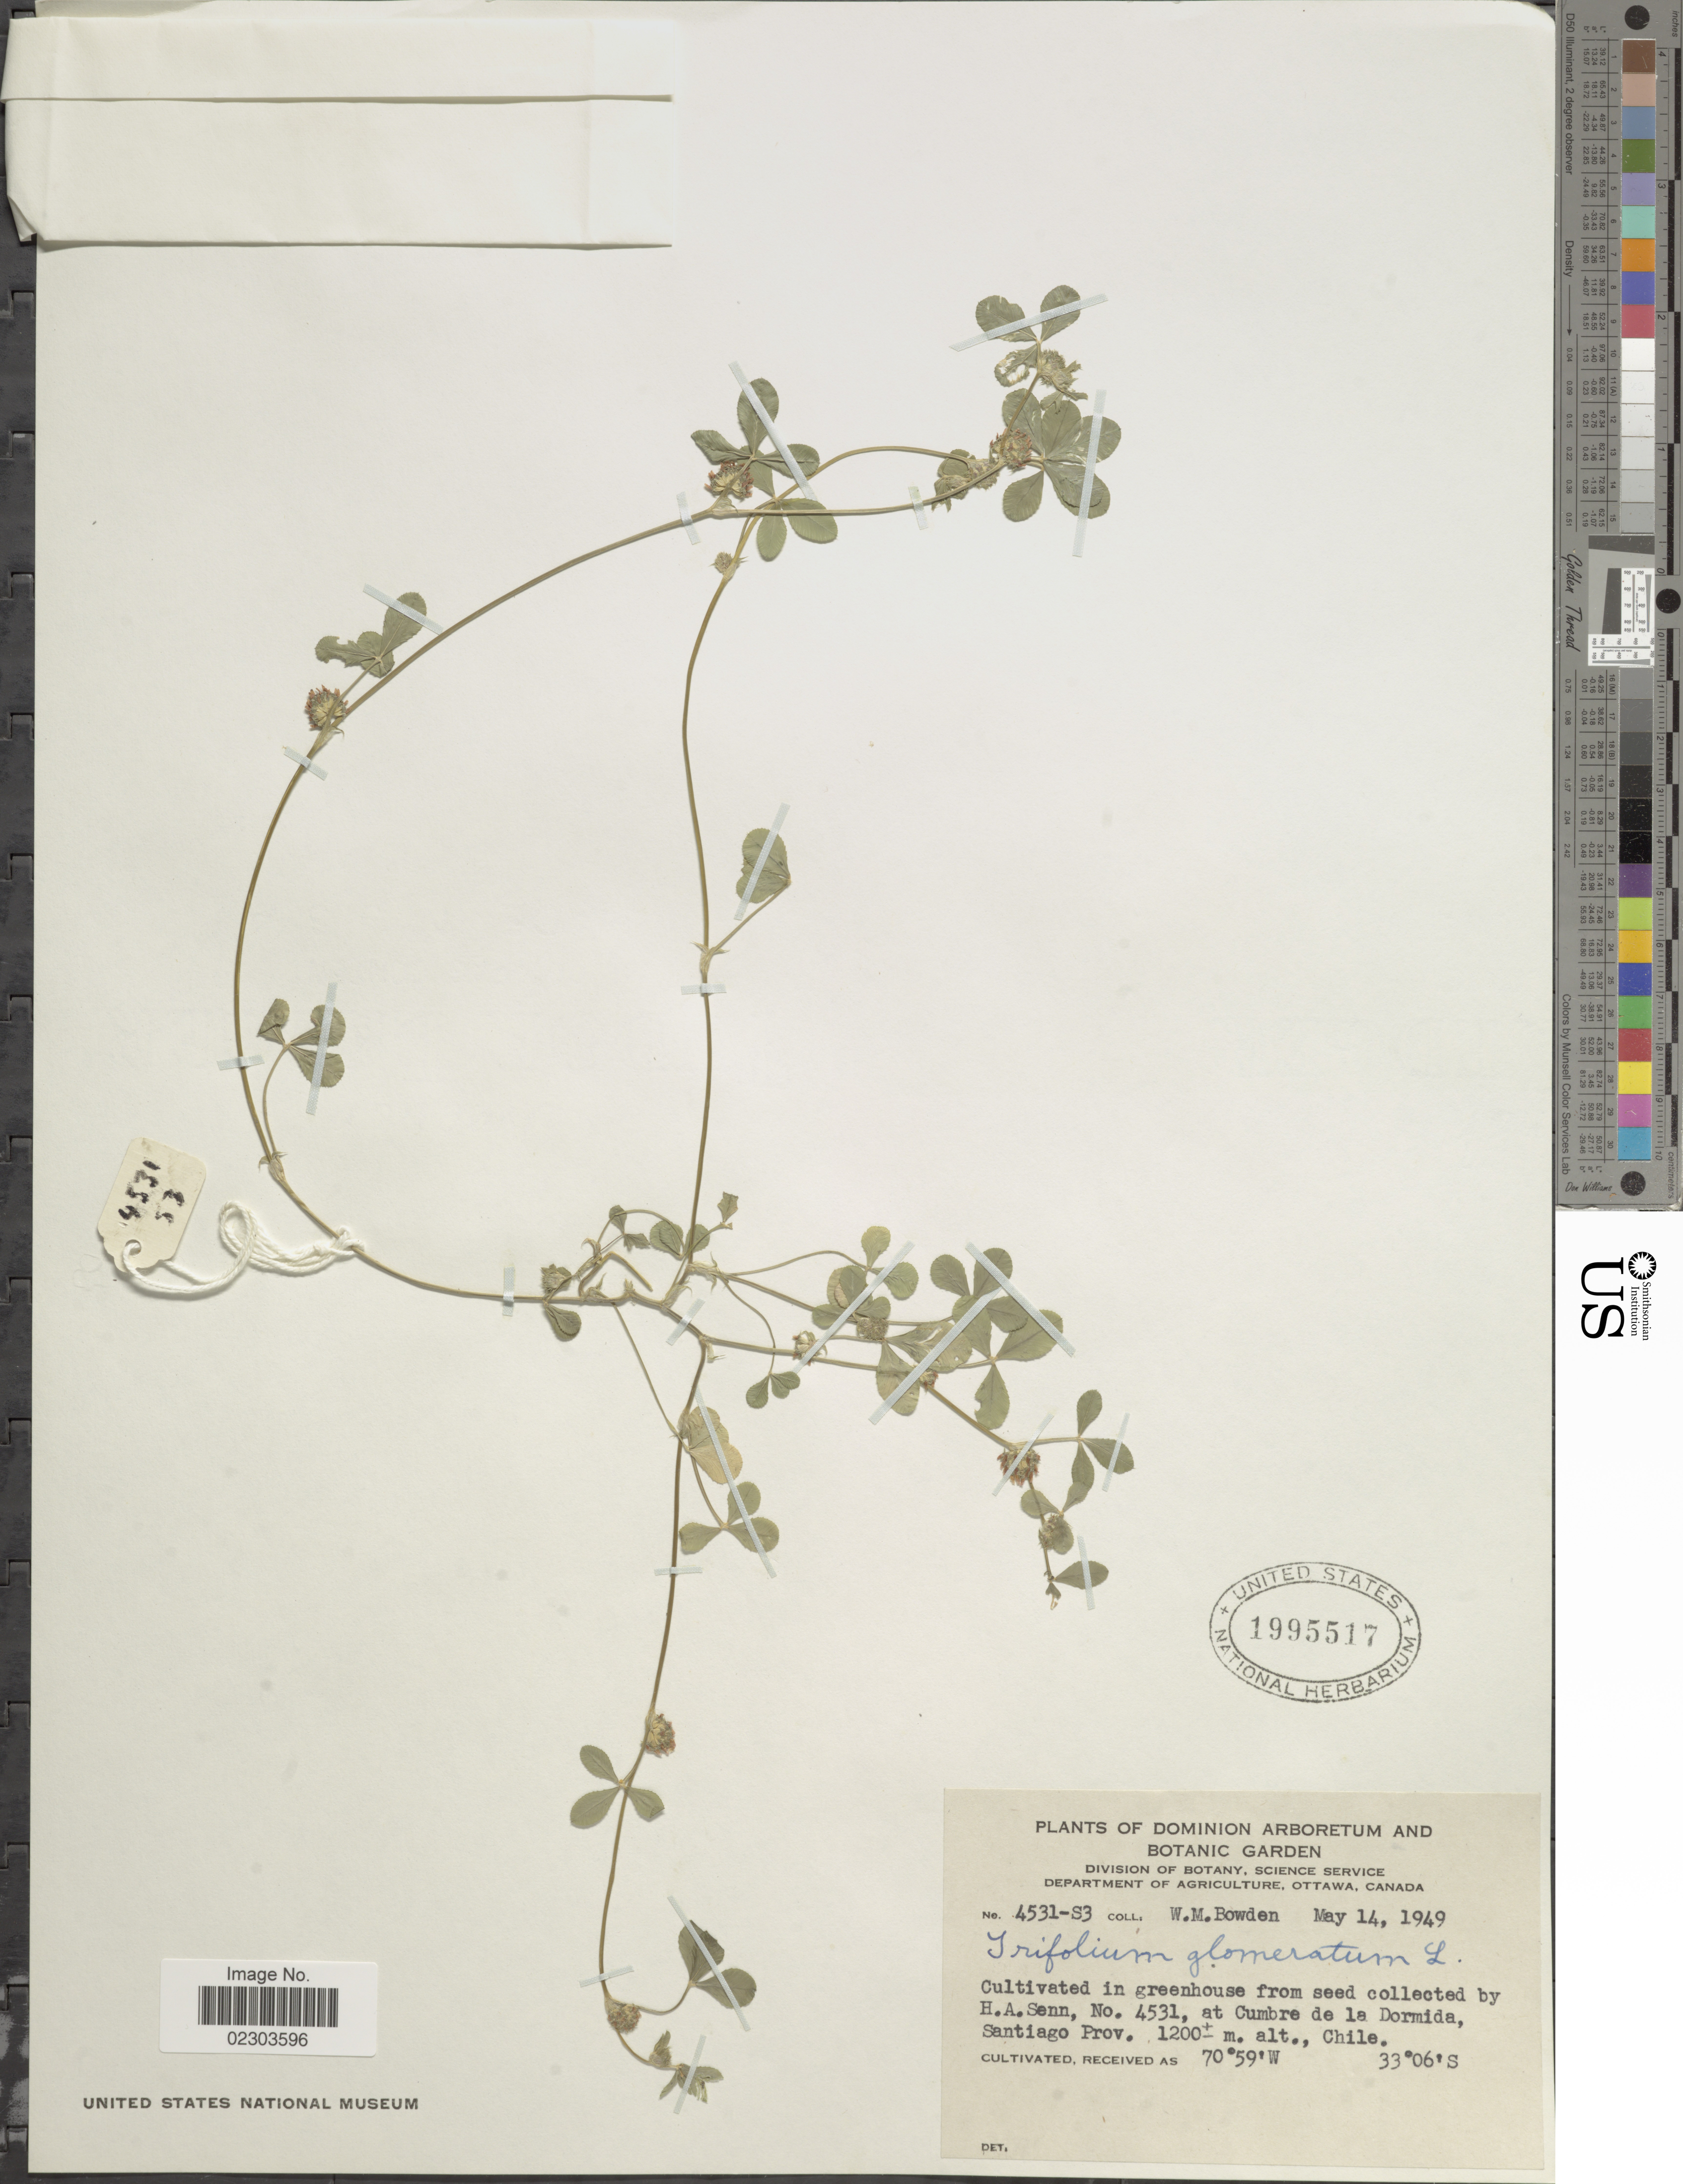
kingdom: Plantae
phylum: Tracheophyta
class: Magnoliopsida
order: Fabales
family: Fabaceae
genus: Trifolium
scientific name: Trifolium glomeratum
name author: L.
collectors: H. Senn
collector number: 4531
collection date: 1949-05-14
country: Chile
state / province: Región Metropolitana (RM)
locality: In greenhouse from seed, at Cumbre de la Dormida, Santiago Prov.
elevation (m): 1200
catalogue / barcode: US 1995517